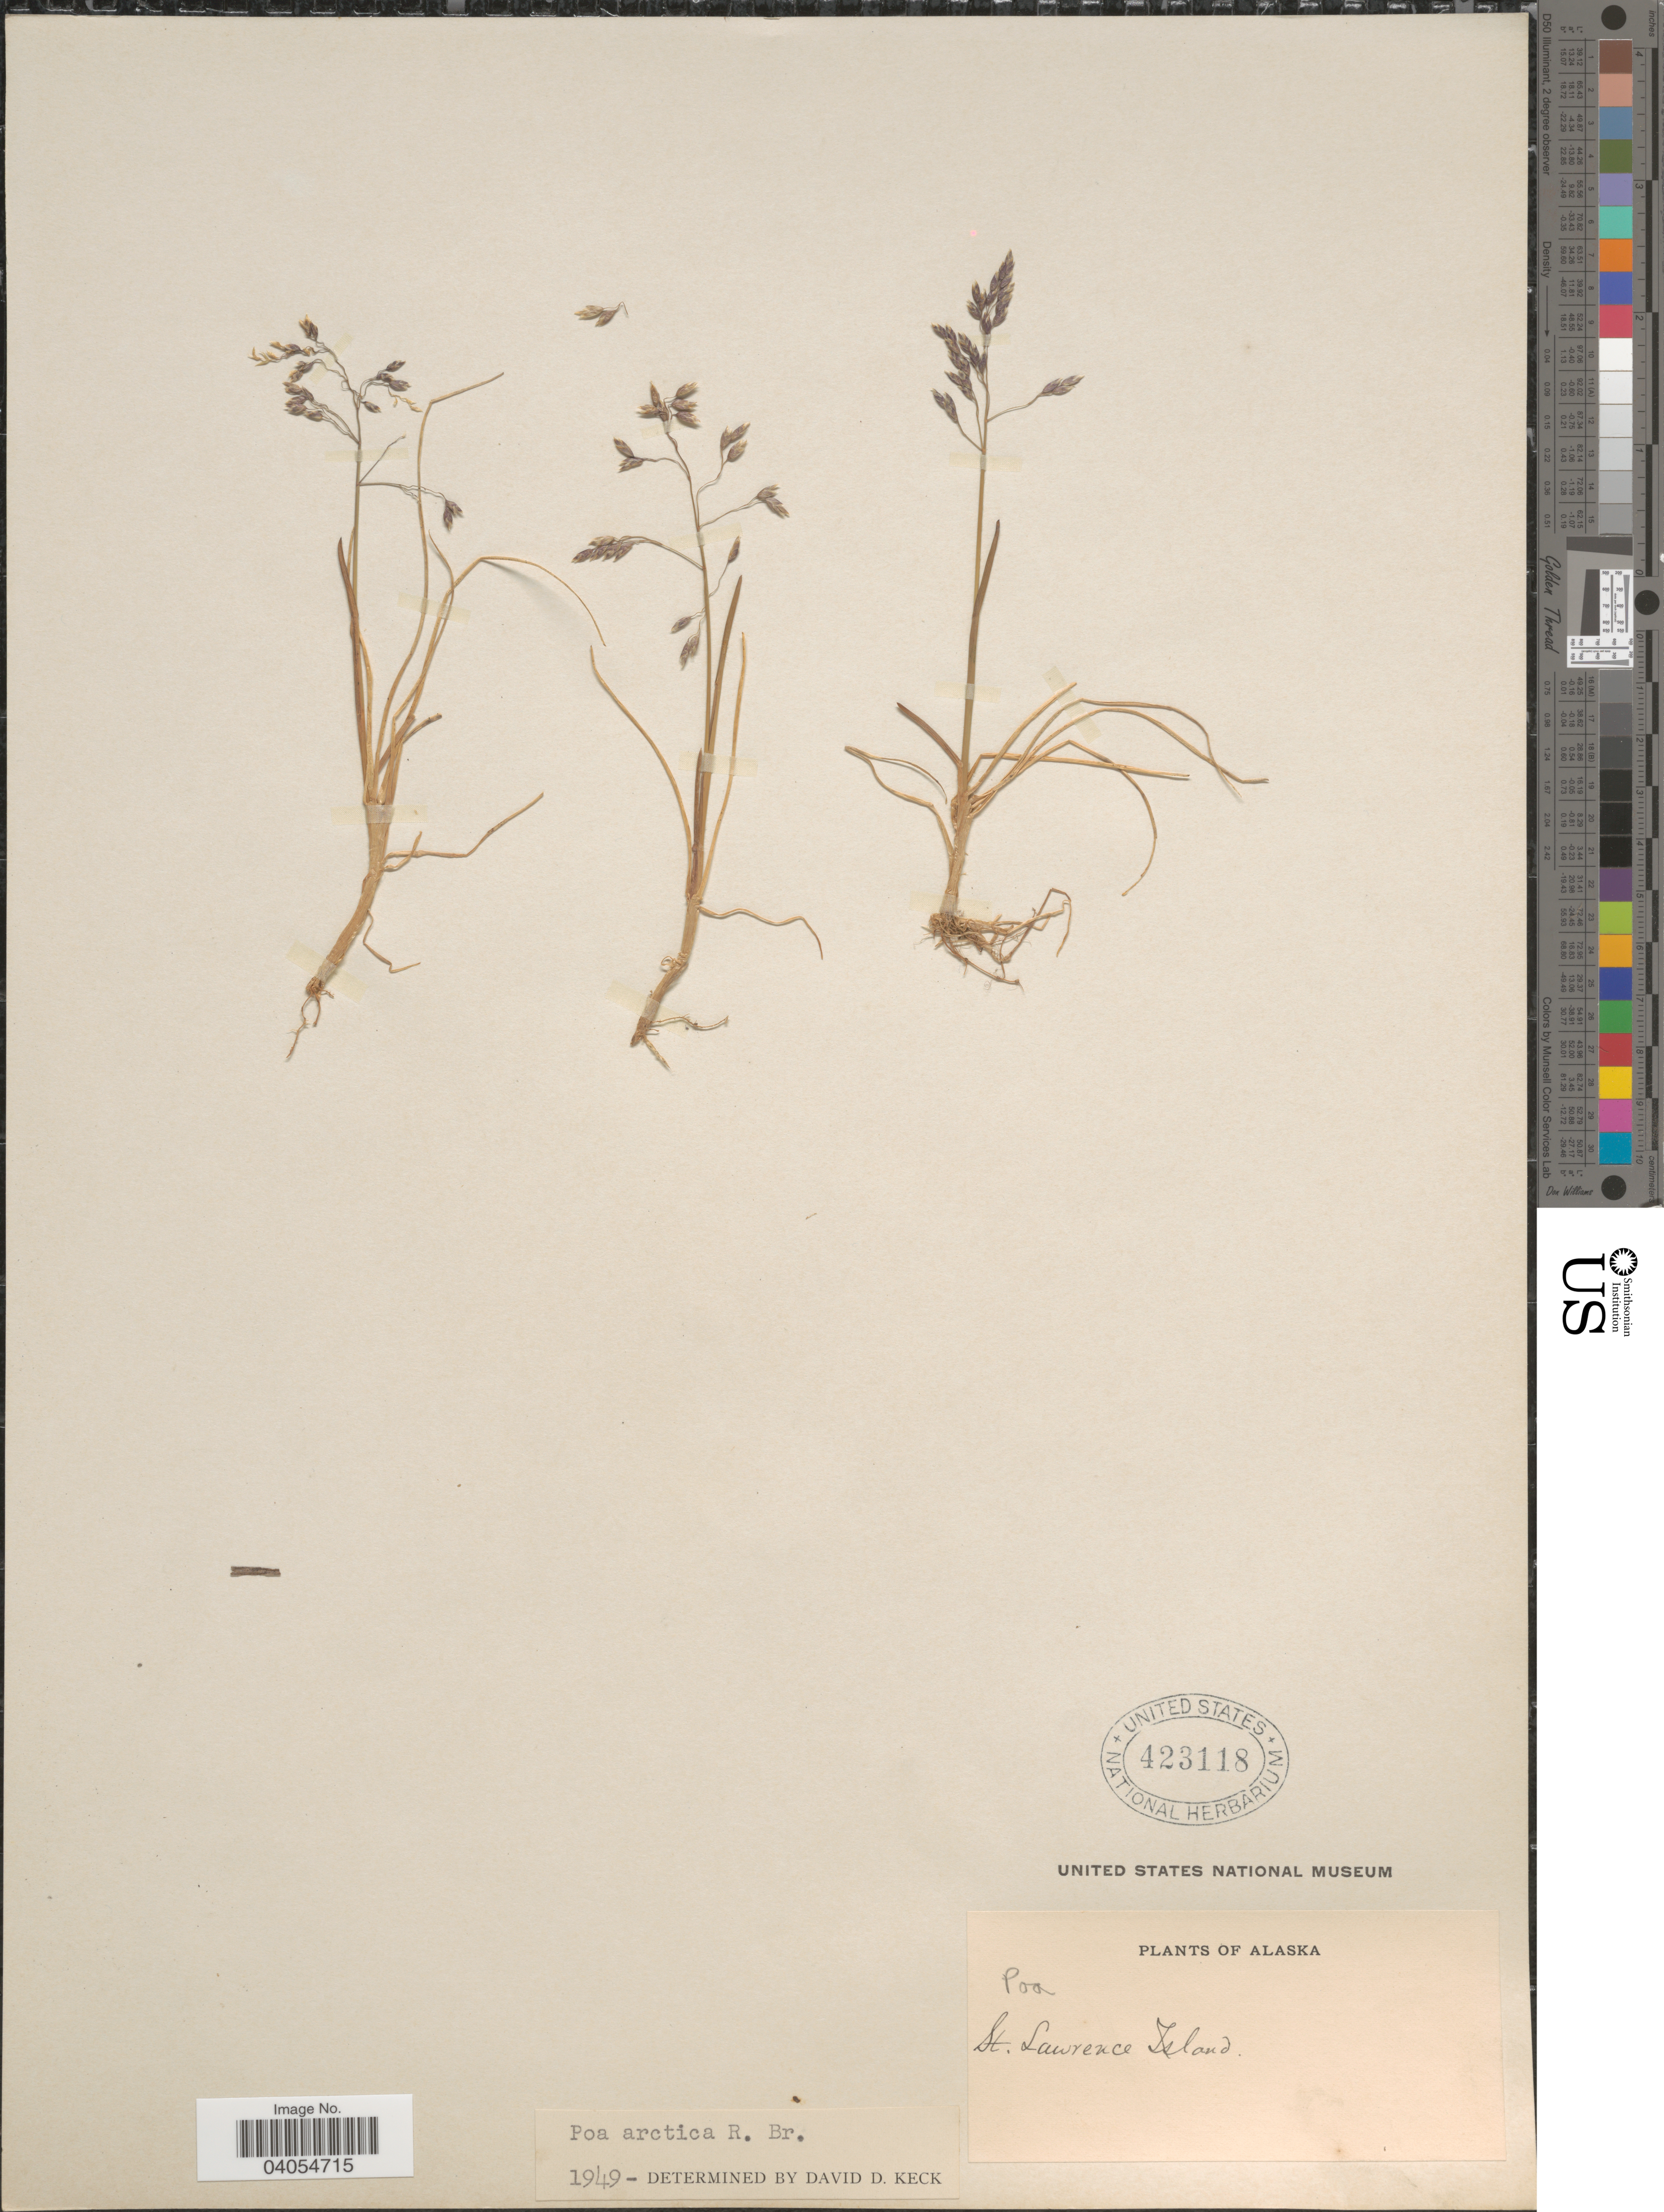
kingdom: Plantae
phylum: Tracheophyta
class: Liliopsida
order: Poales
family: Poaceae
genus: Poa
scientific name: Poa arctica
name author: R. Br.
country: United States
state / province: Alaska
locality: St. Lawrence Island.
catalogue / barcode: US 423118